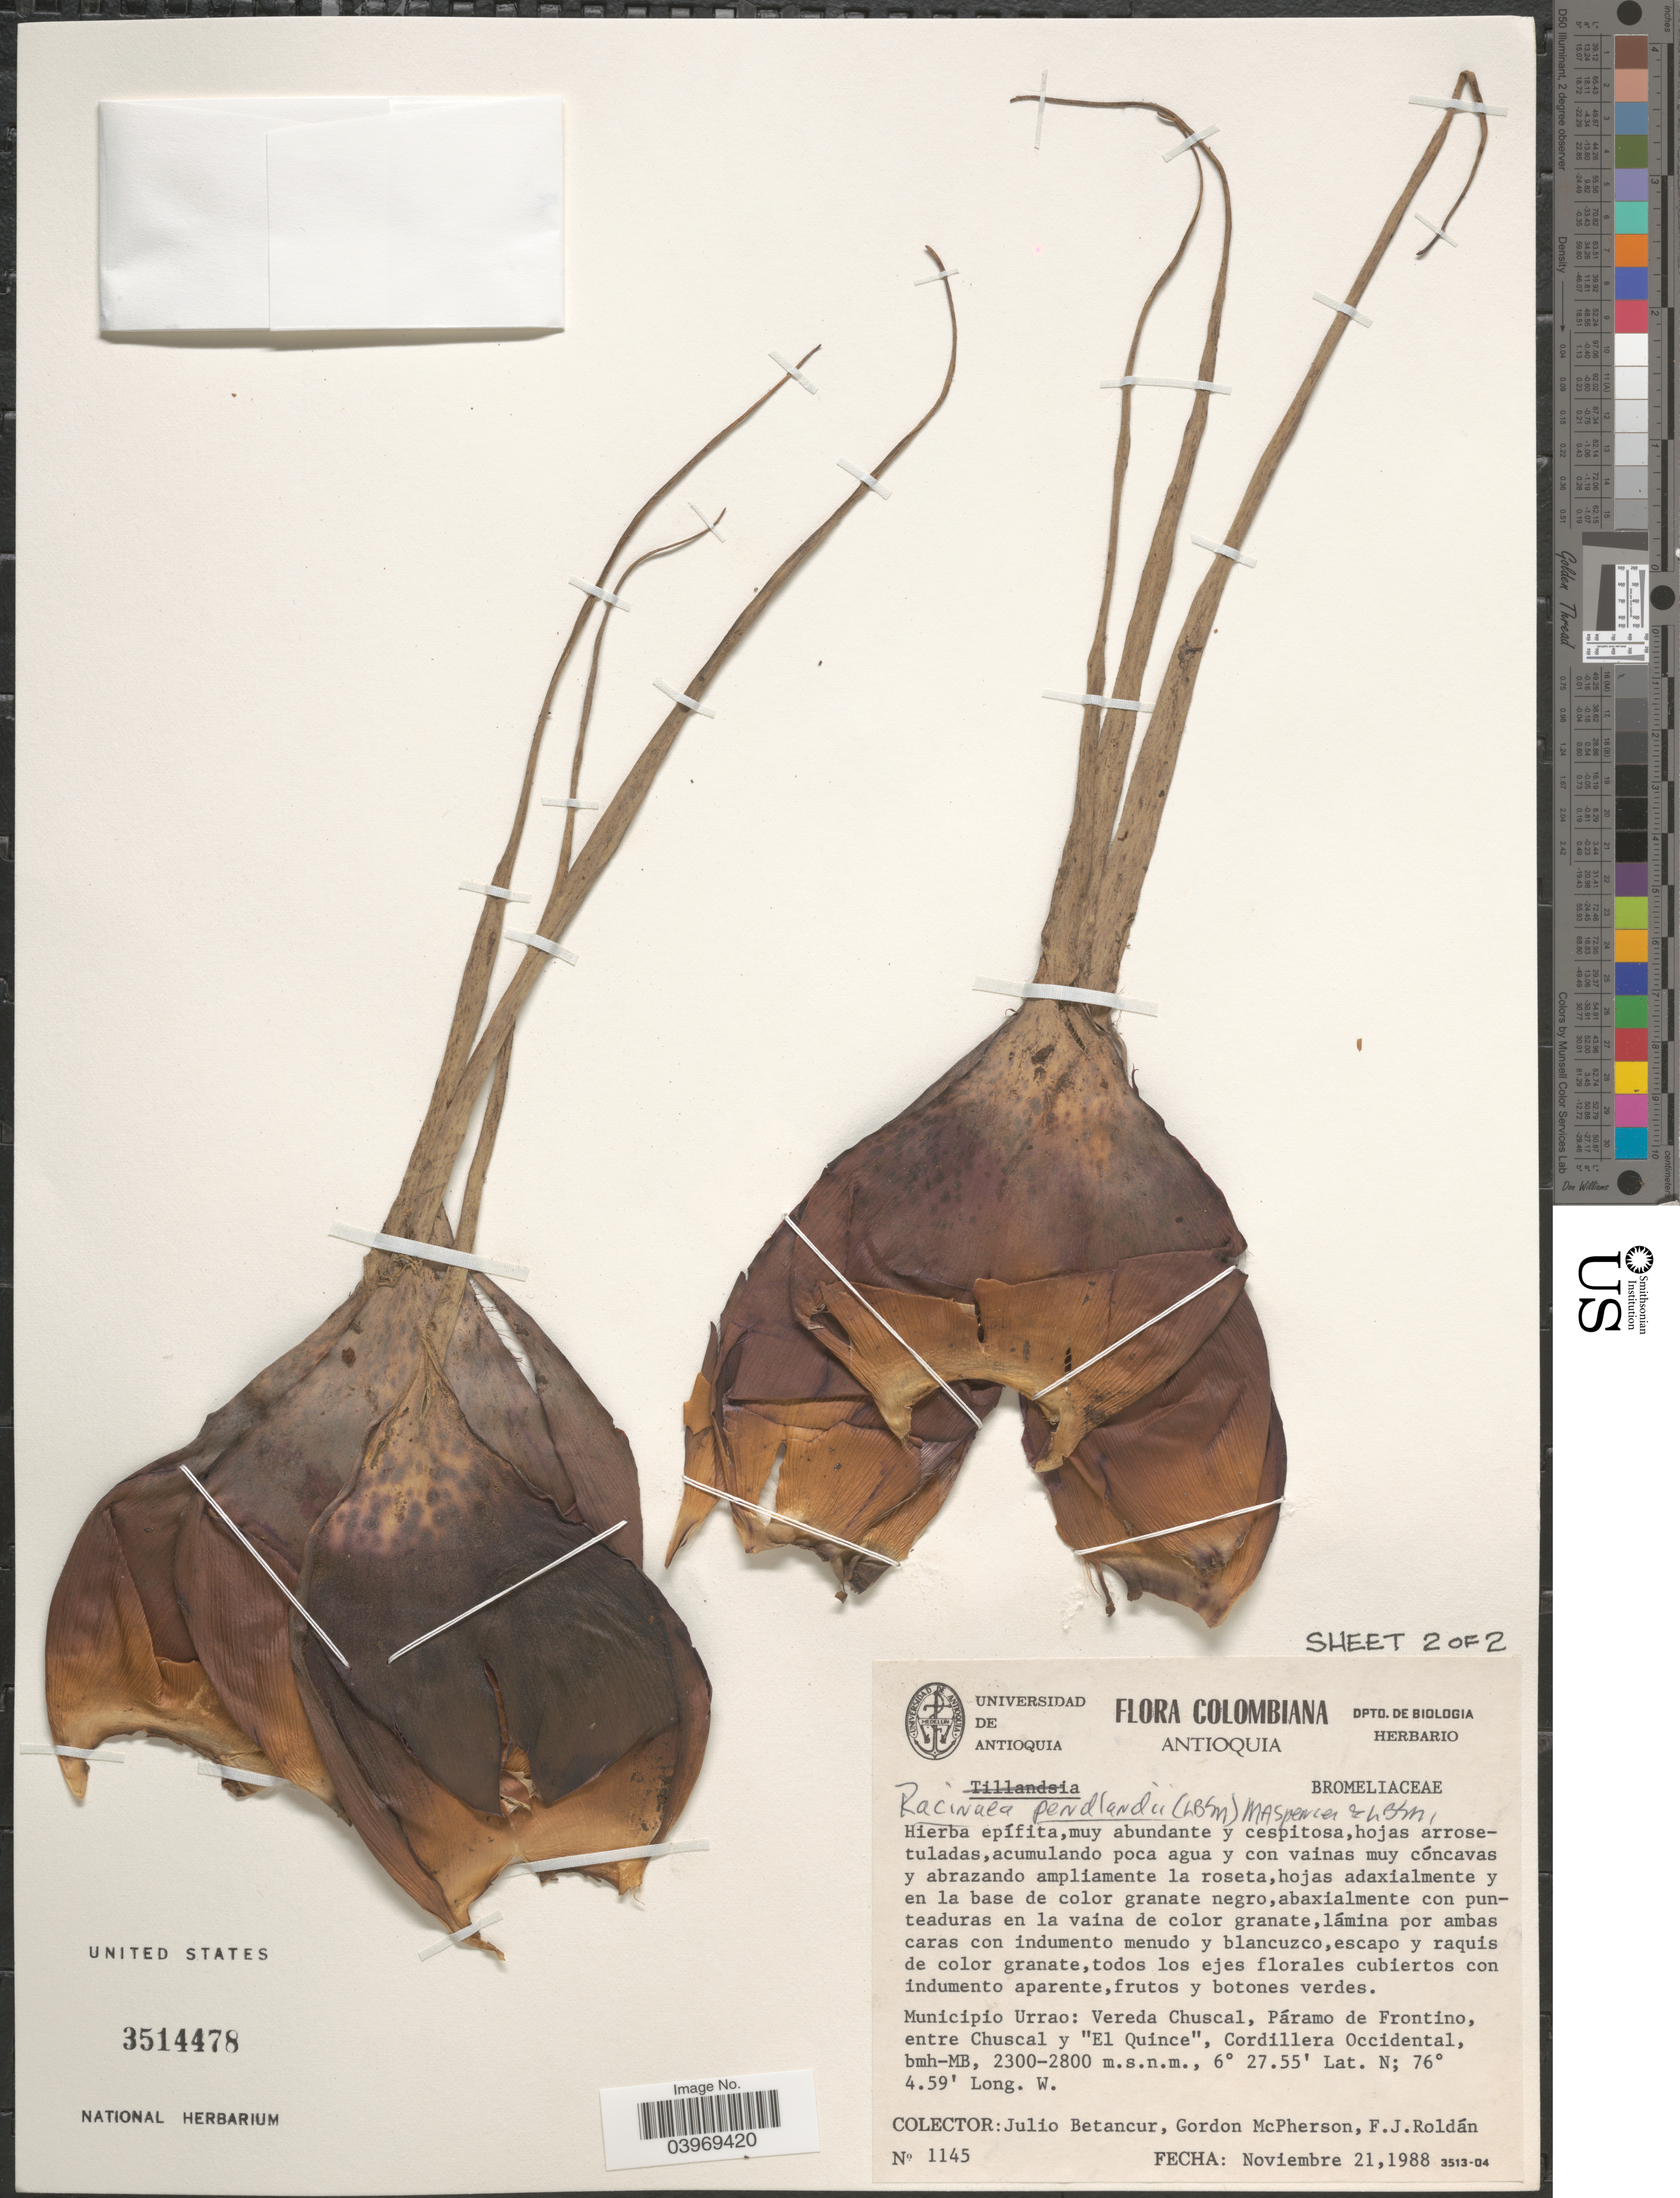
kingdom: Plantae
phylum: Tracheophyta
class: Liliopsida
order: Poales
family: Bromeliaceae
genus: Racinaea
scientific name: Racinaea penlandii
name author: (L.B. Sm.) M.A. Spencer & L.B. Sm.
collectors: J. Betancur, G. McPherson & F. J. Roldán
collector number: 1145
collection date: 1988-11-21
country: Colombia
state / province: Antioquia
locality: Municipio Urrao: Vereda Chuscal, Páramo de Frontino, entre Chuscal y "El Quince", Cordillera Occidental.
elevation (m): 2300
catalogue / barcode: US 3514478